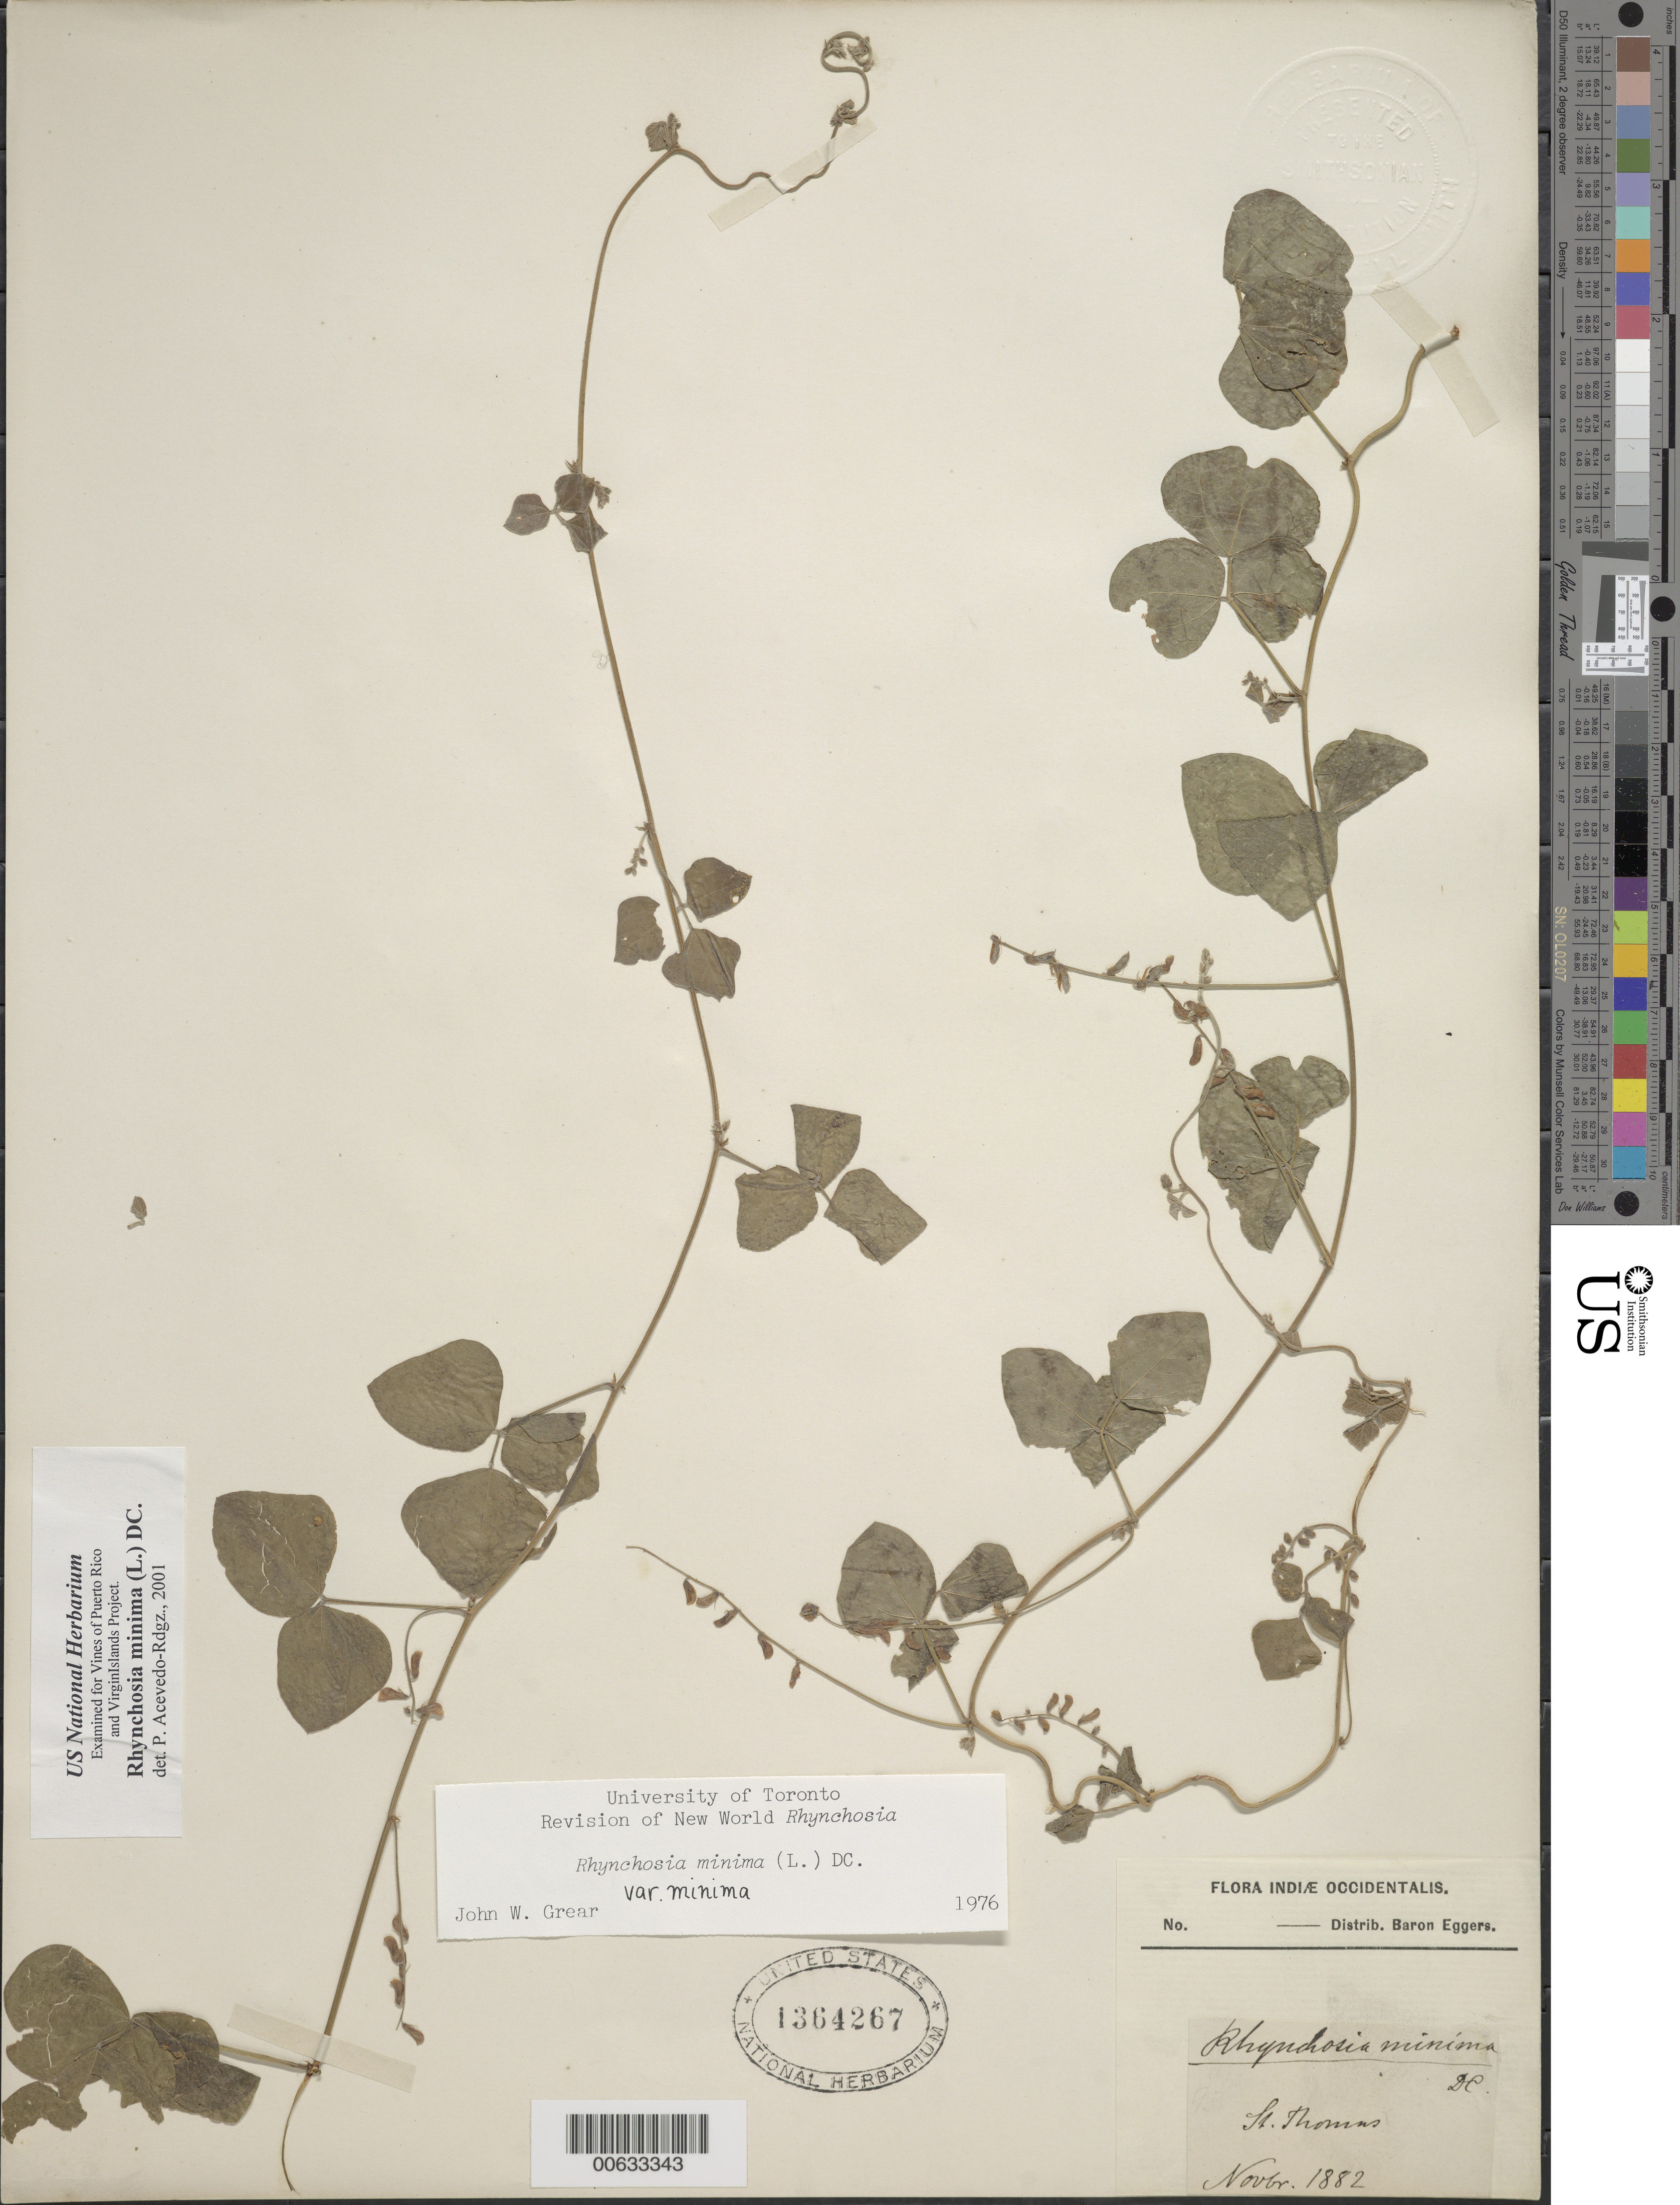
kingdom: Plantae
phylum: Tracheophyta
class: Magnoliopsida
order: Fabales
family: Fabaceae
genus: Rhynchosia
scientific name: Rhynchosia minima var. minima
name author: (L.) DC.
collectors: H. F. A. von Eggers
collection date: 1882-11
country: U.S. Virgin Islands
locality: St.Thomas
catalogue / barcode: US 1364267